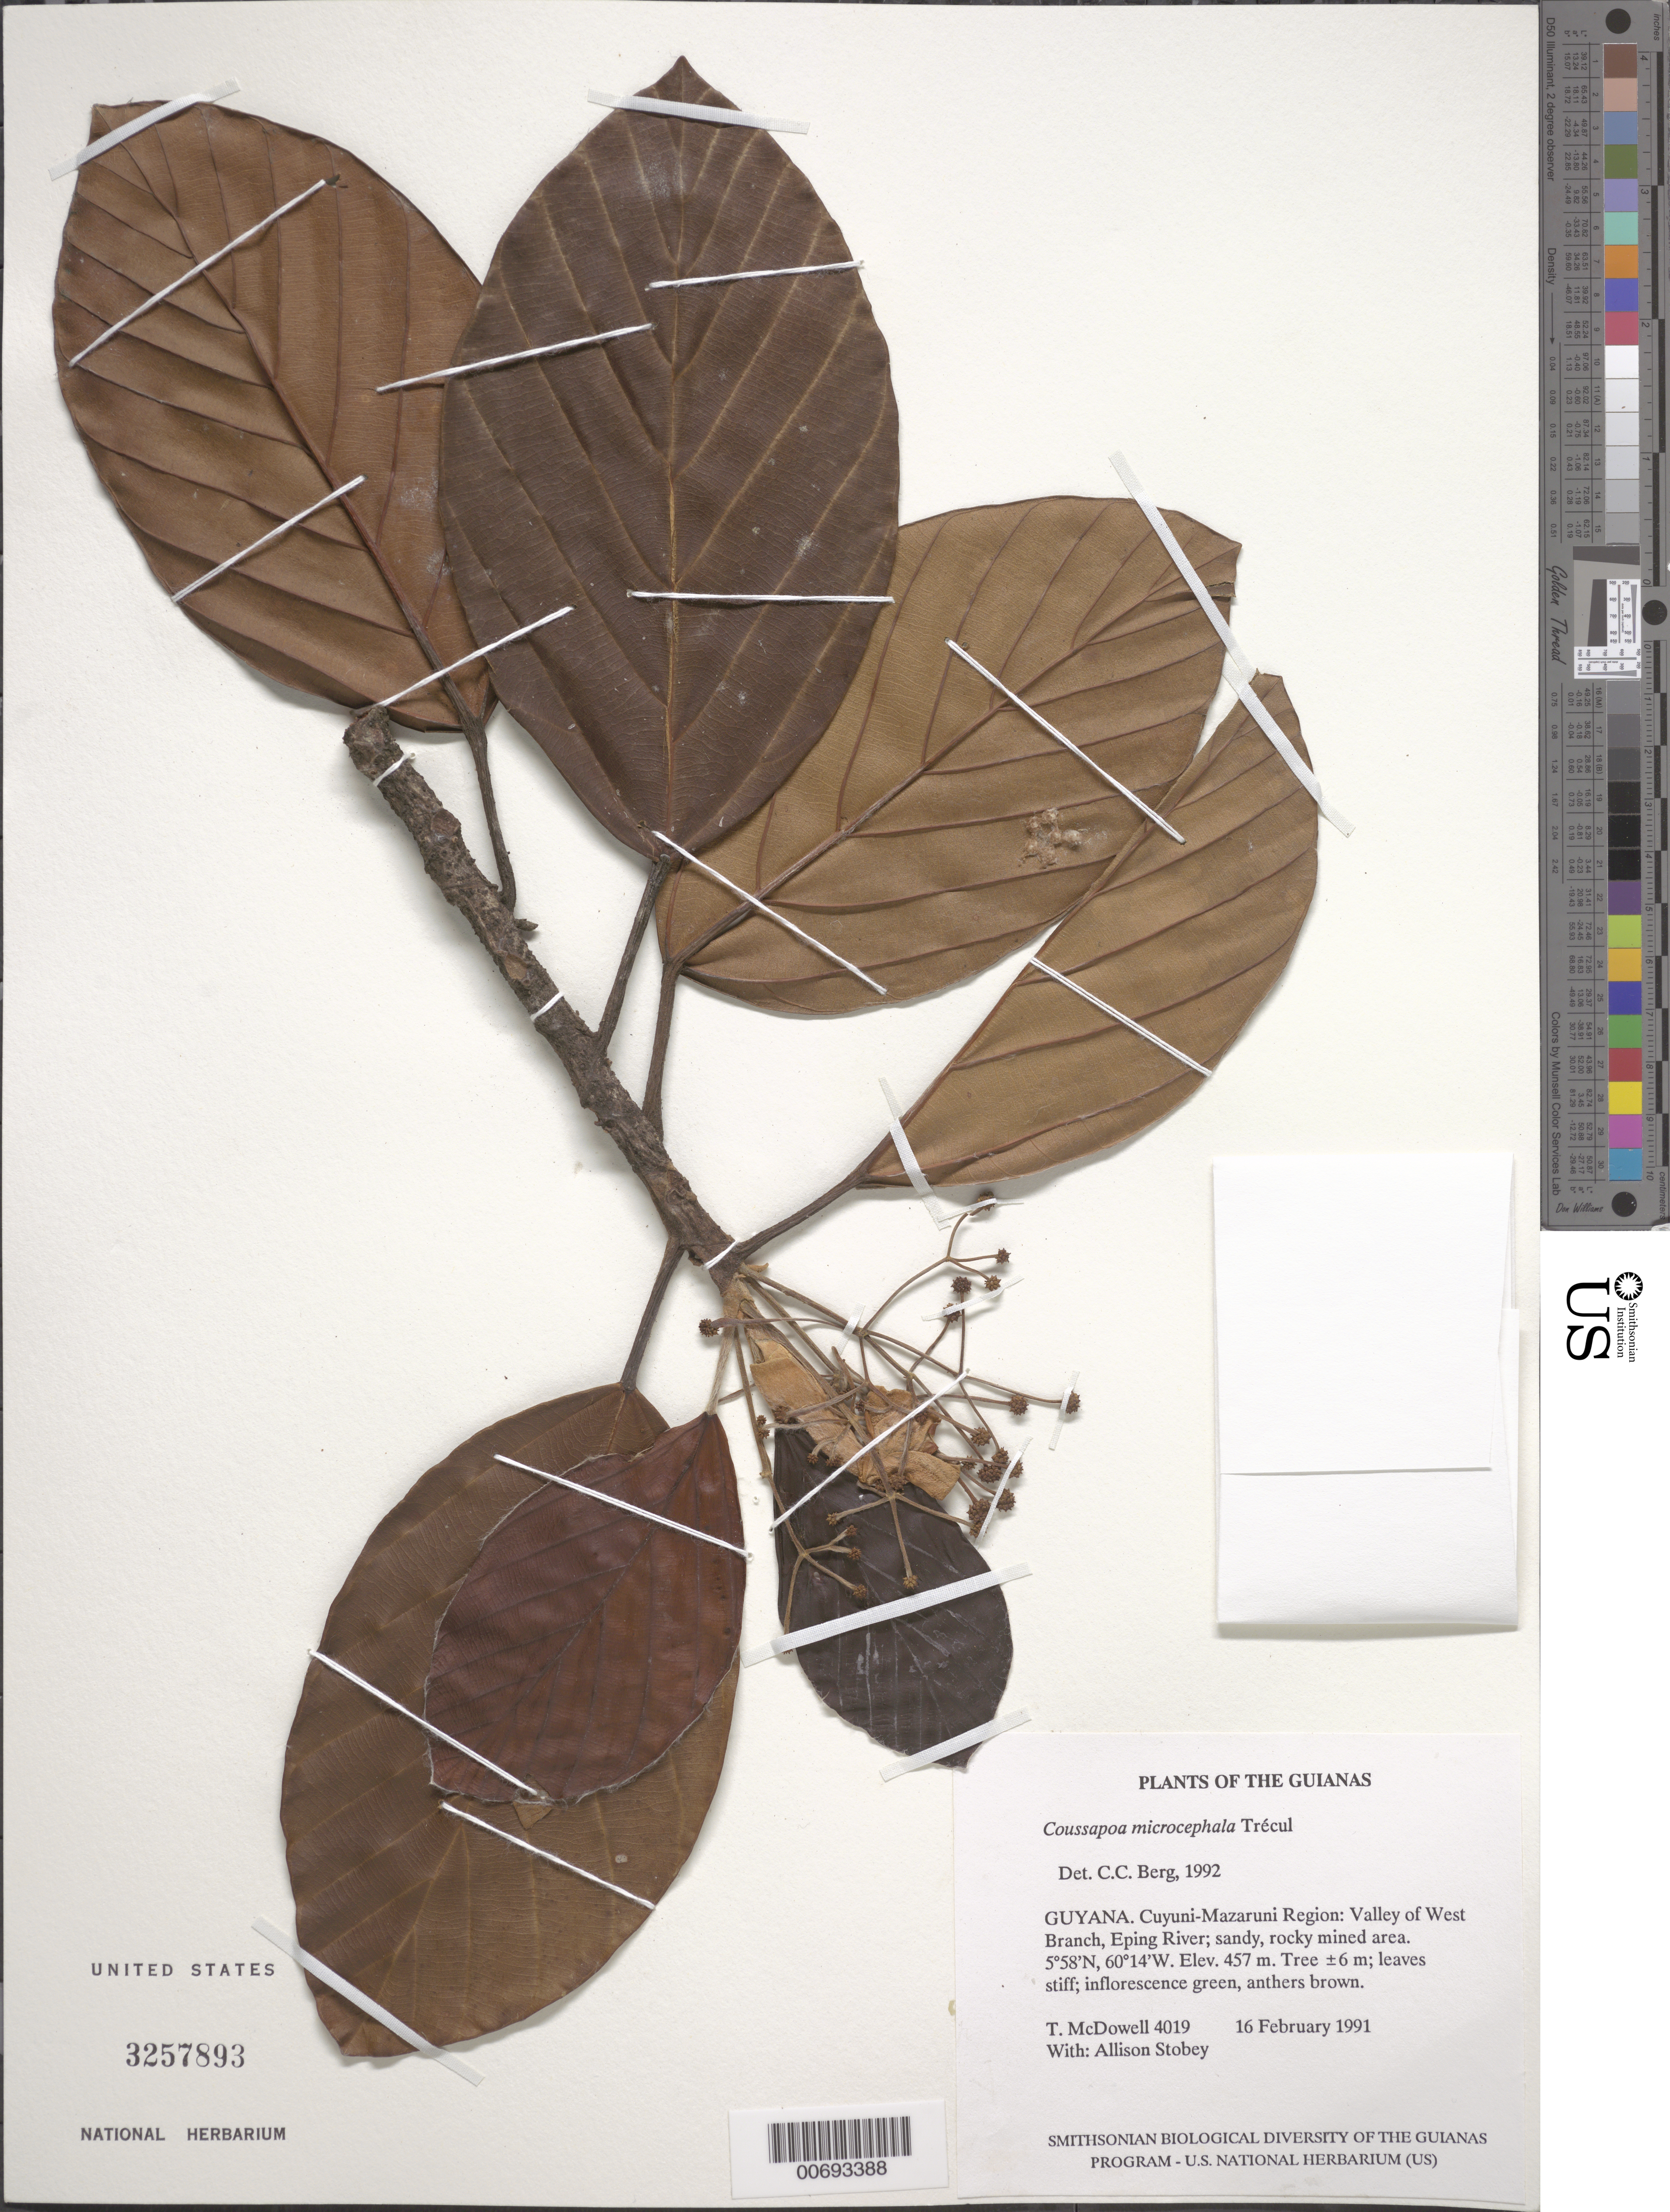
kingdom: Plantae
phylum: Tracheophyta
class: Magnoliopsida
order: Rosales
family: Urticaceae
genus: Coussapoa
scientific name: Coussapoa microcephala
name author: Trécul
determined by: Berg, C. C.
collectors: T. McDowell & A. Stobey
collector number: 4019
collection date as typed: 16 February 1991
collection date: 1991-02-16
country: Guyana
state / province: Cuyuni-Mazaruni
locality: Valley of West Branch, Eping River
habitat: Sandy, rocky mined area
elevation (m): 457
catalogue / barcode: US 3257893